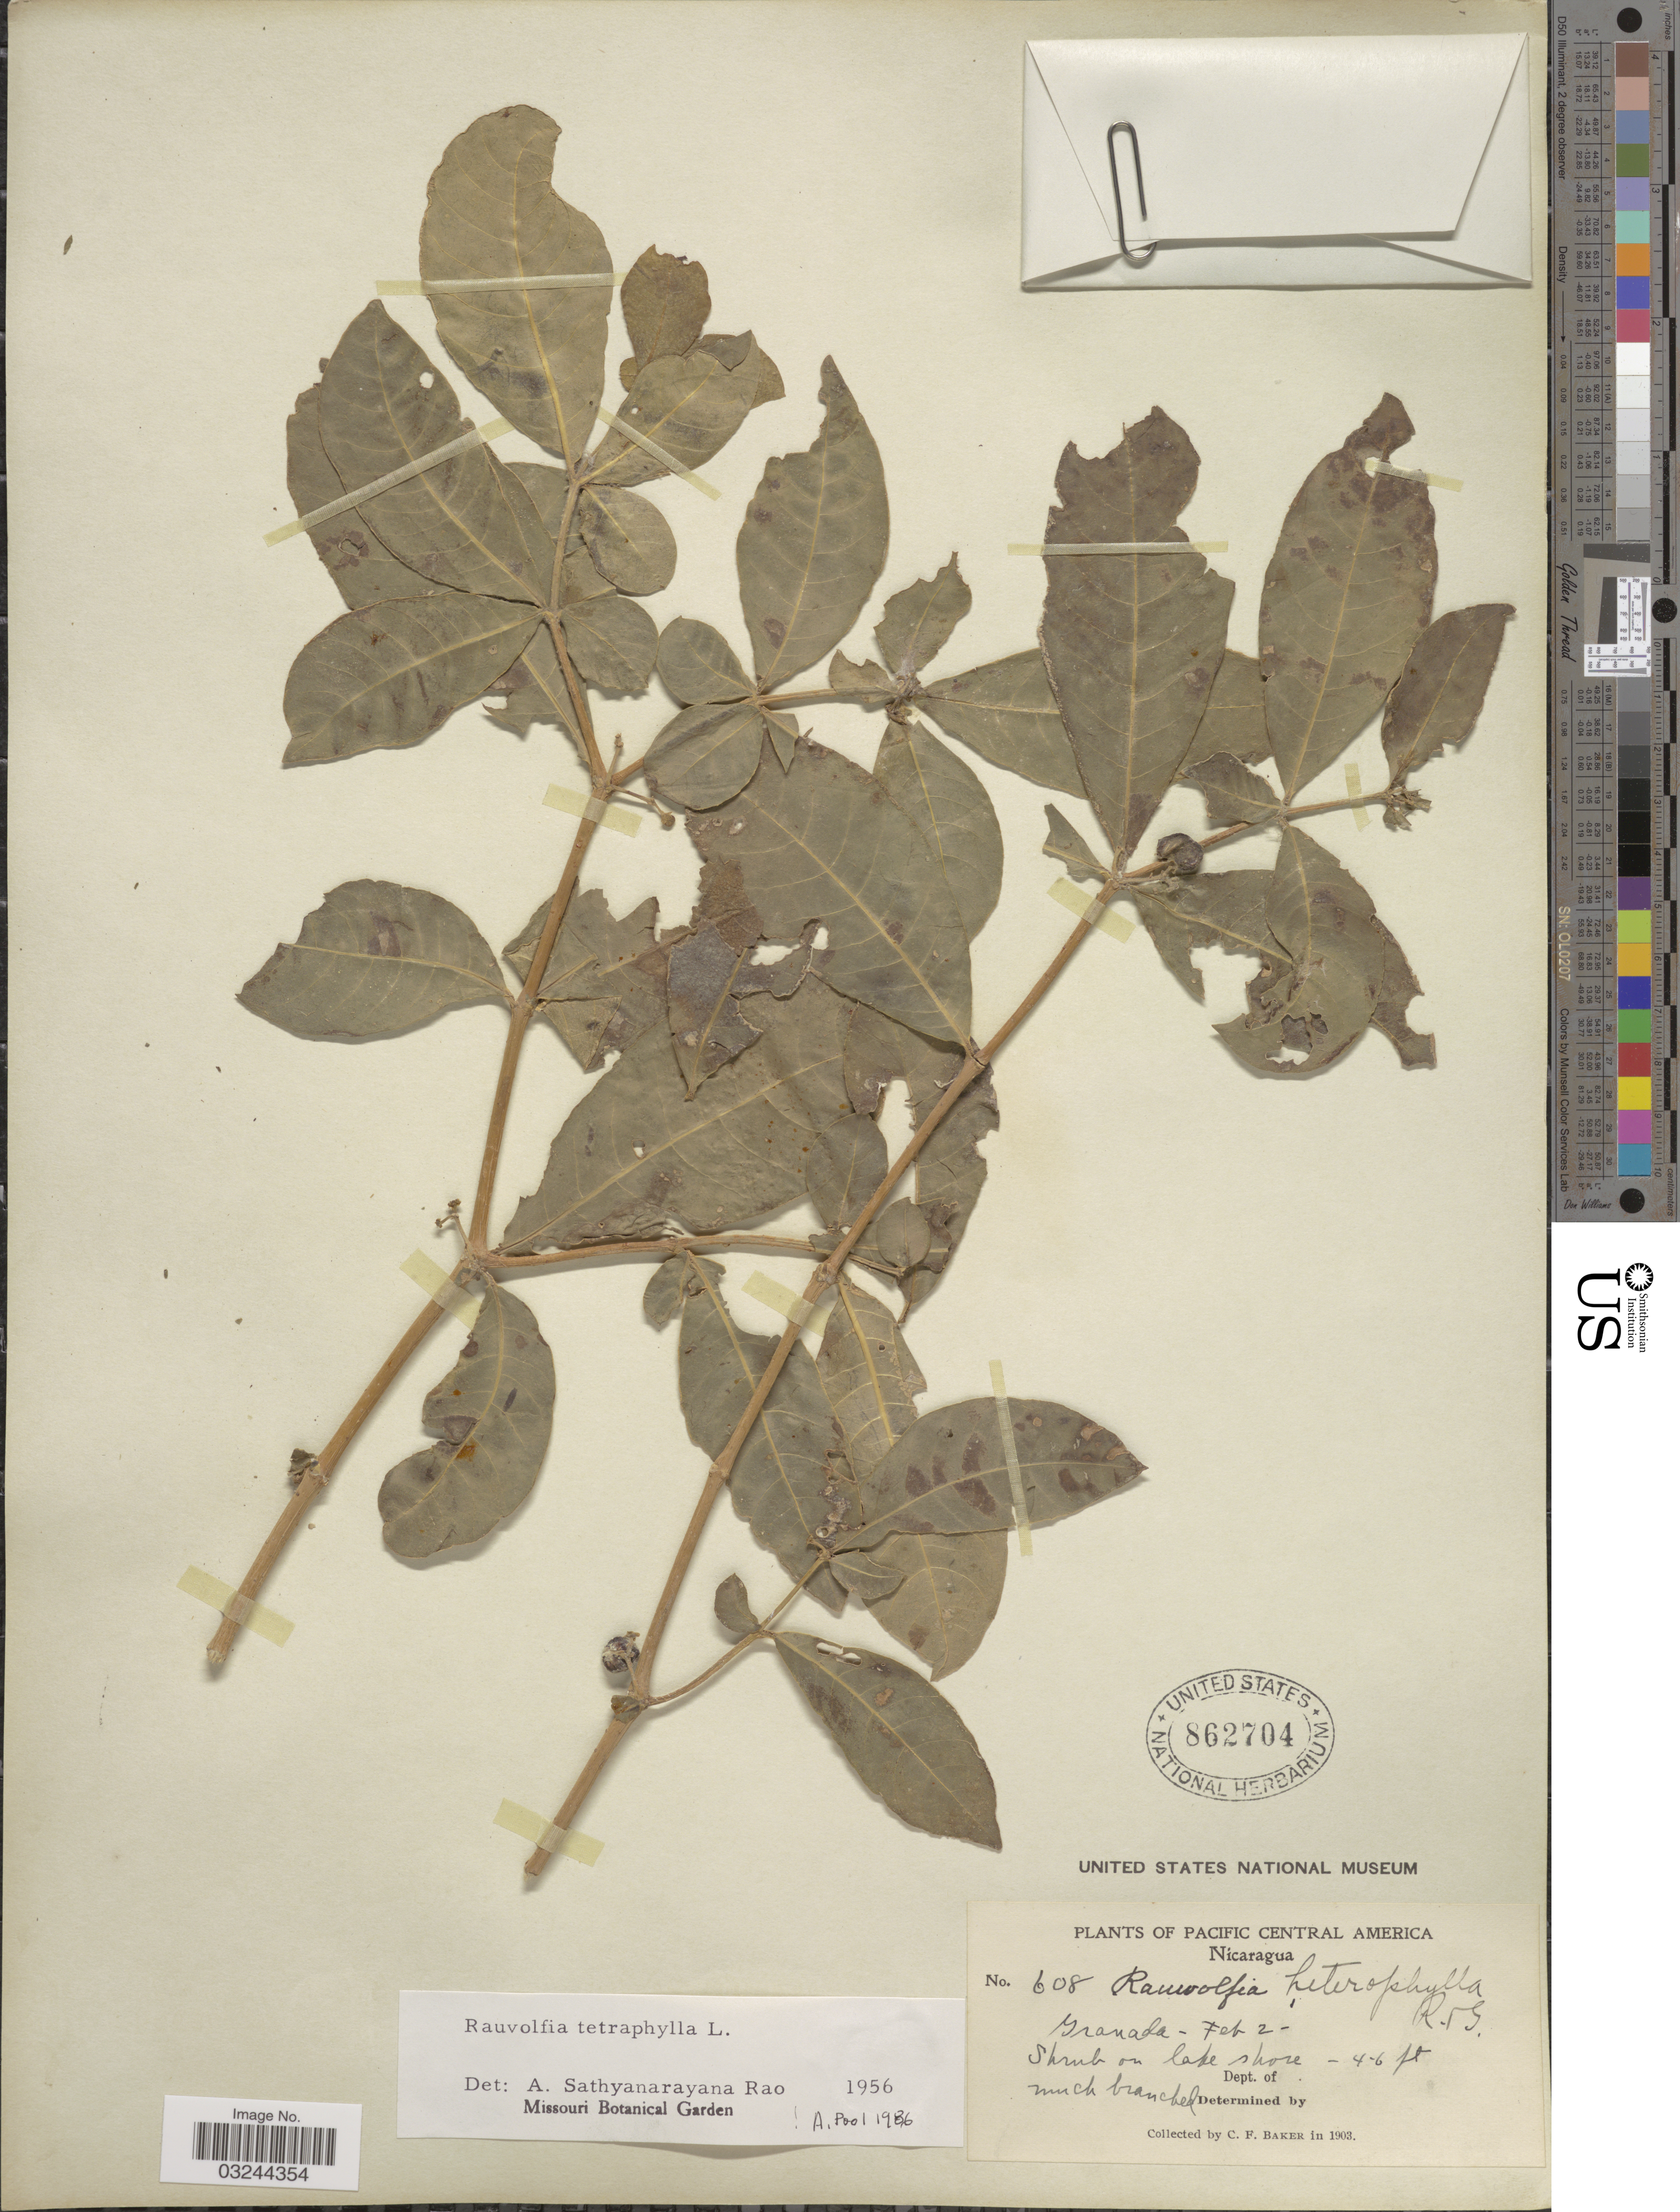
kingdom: Plantae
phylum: Tracheophyta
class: Magnoliopsida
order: Gentianales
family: Apocynaceae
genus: Rauvolfia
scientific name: Rauvolfia tetraphylla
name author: L.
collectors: C. F. Baker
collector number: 608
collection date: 1903-02-02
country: Nicaragua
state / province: Granada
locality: Pacific Central America, Granada.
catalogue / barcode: US 862704